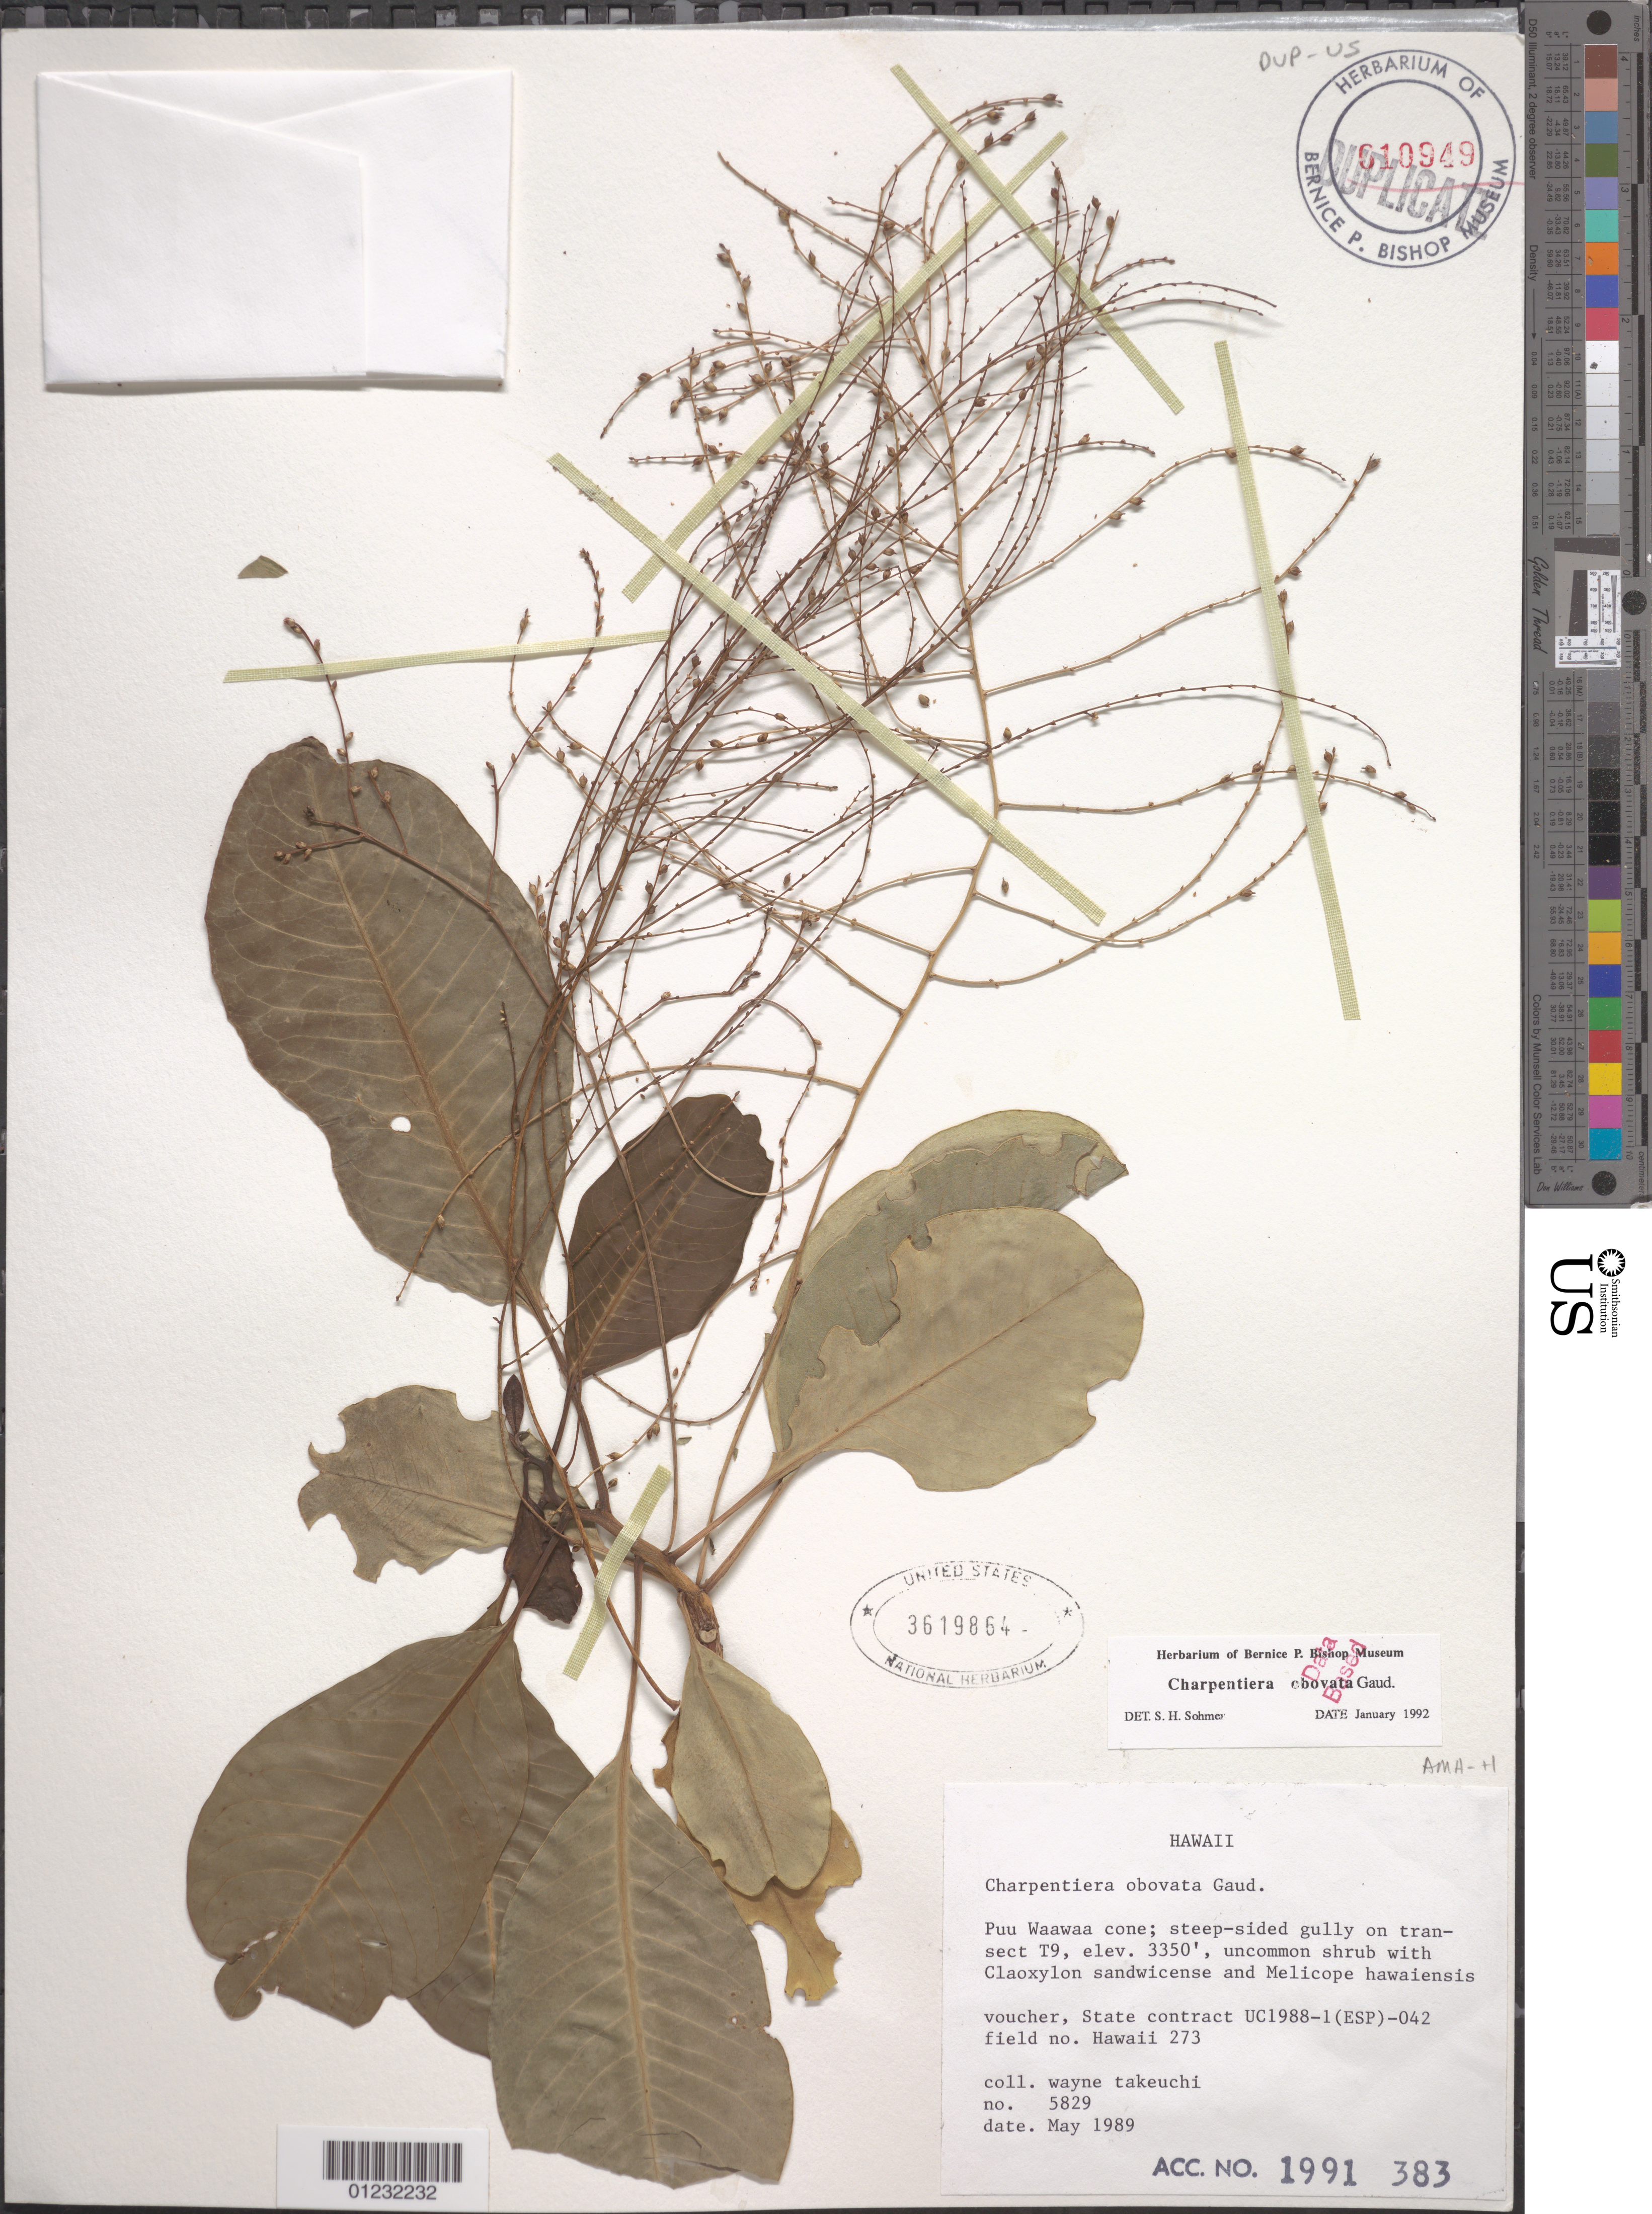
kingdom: Plantae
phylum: Tracheophyta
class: Magnoliopsida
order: Caryophyllales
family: Amaranthaceae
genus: Charpentiera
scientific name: Charpentiera obovata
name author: Gaudich.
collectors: W. N. Takeuchi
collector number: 5829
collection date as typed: May 1989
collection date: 1989-05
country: United States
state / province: Hawaii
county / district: Hawaii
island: Hawaii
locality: Puuwaawaa, on transect T9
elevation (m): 1021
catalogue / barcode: US 3619864